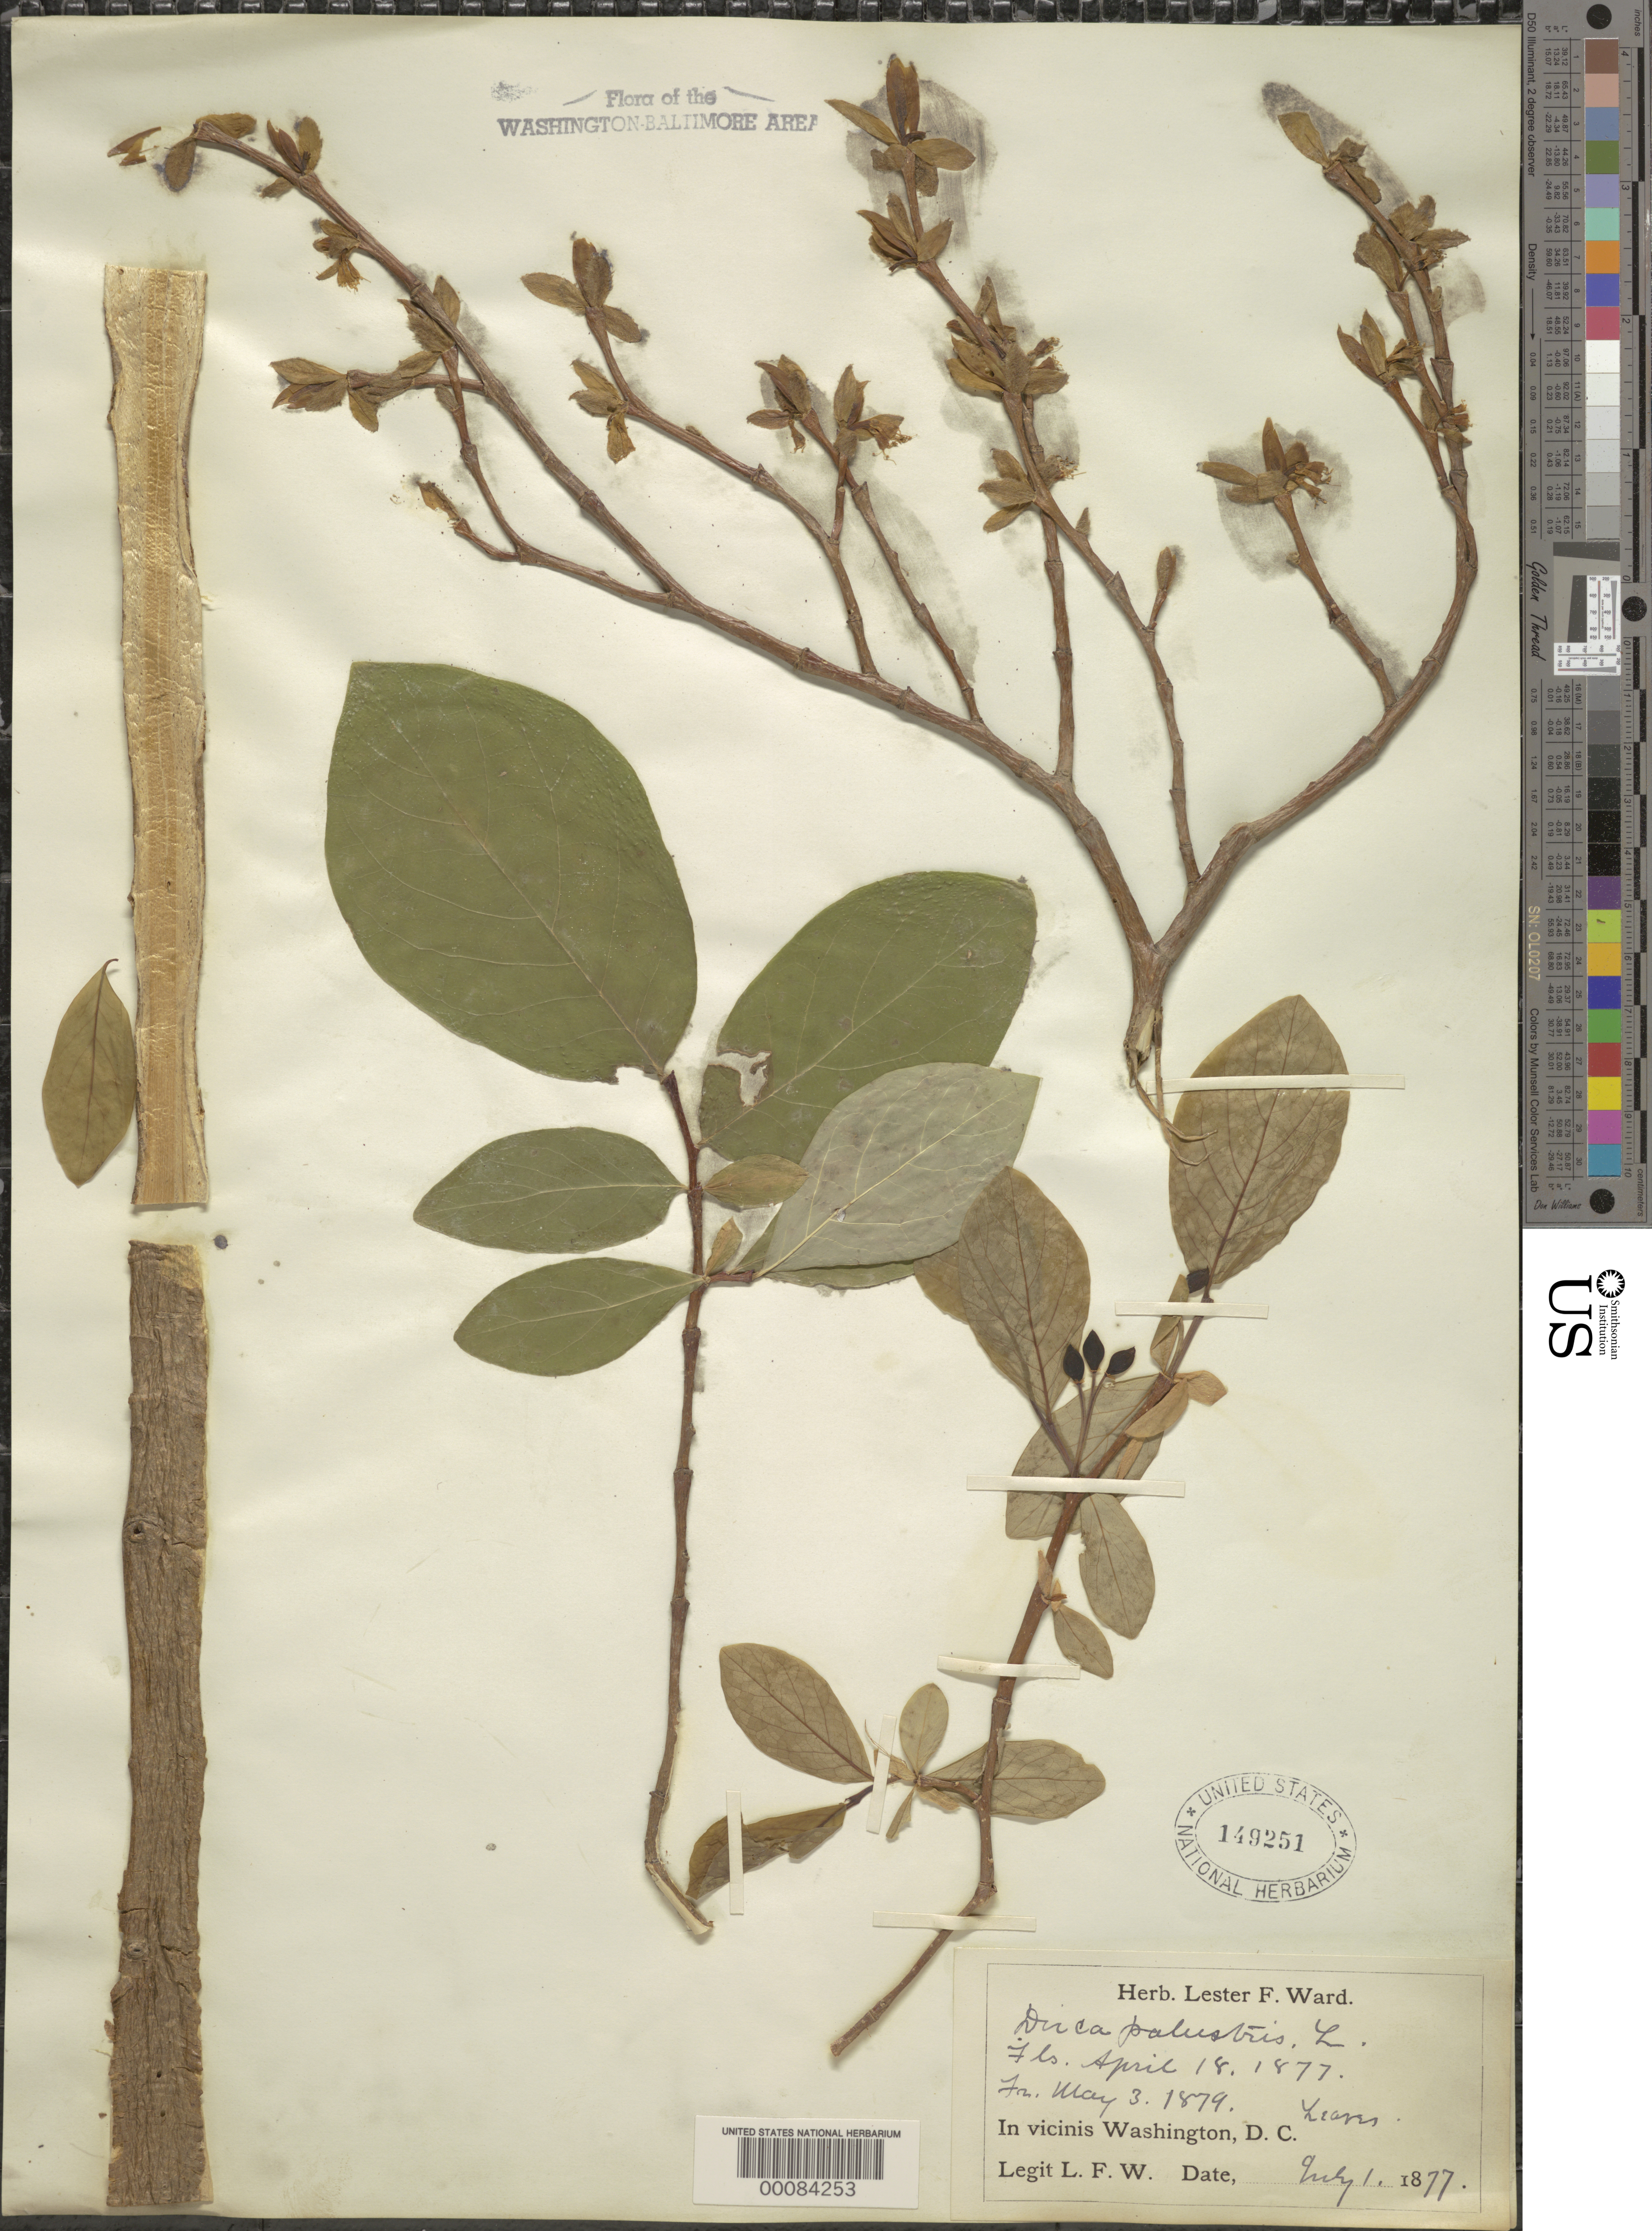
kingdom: Plantae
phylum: Tracheophyta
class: Magnoliopsida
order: Malvales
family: Thymelaeaceae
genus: Dirca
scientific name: Dirca palustris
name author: L.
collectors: L. F. Ward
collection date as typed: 01 Jul 1877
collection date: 1877-07-01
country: United States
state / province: District of Columbia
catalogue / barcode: US 149251